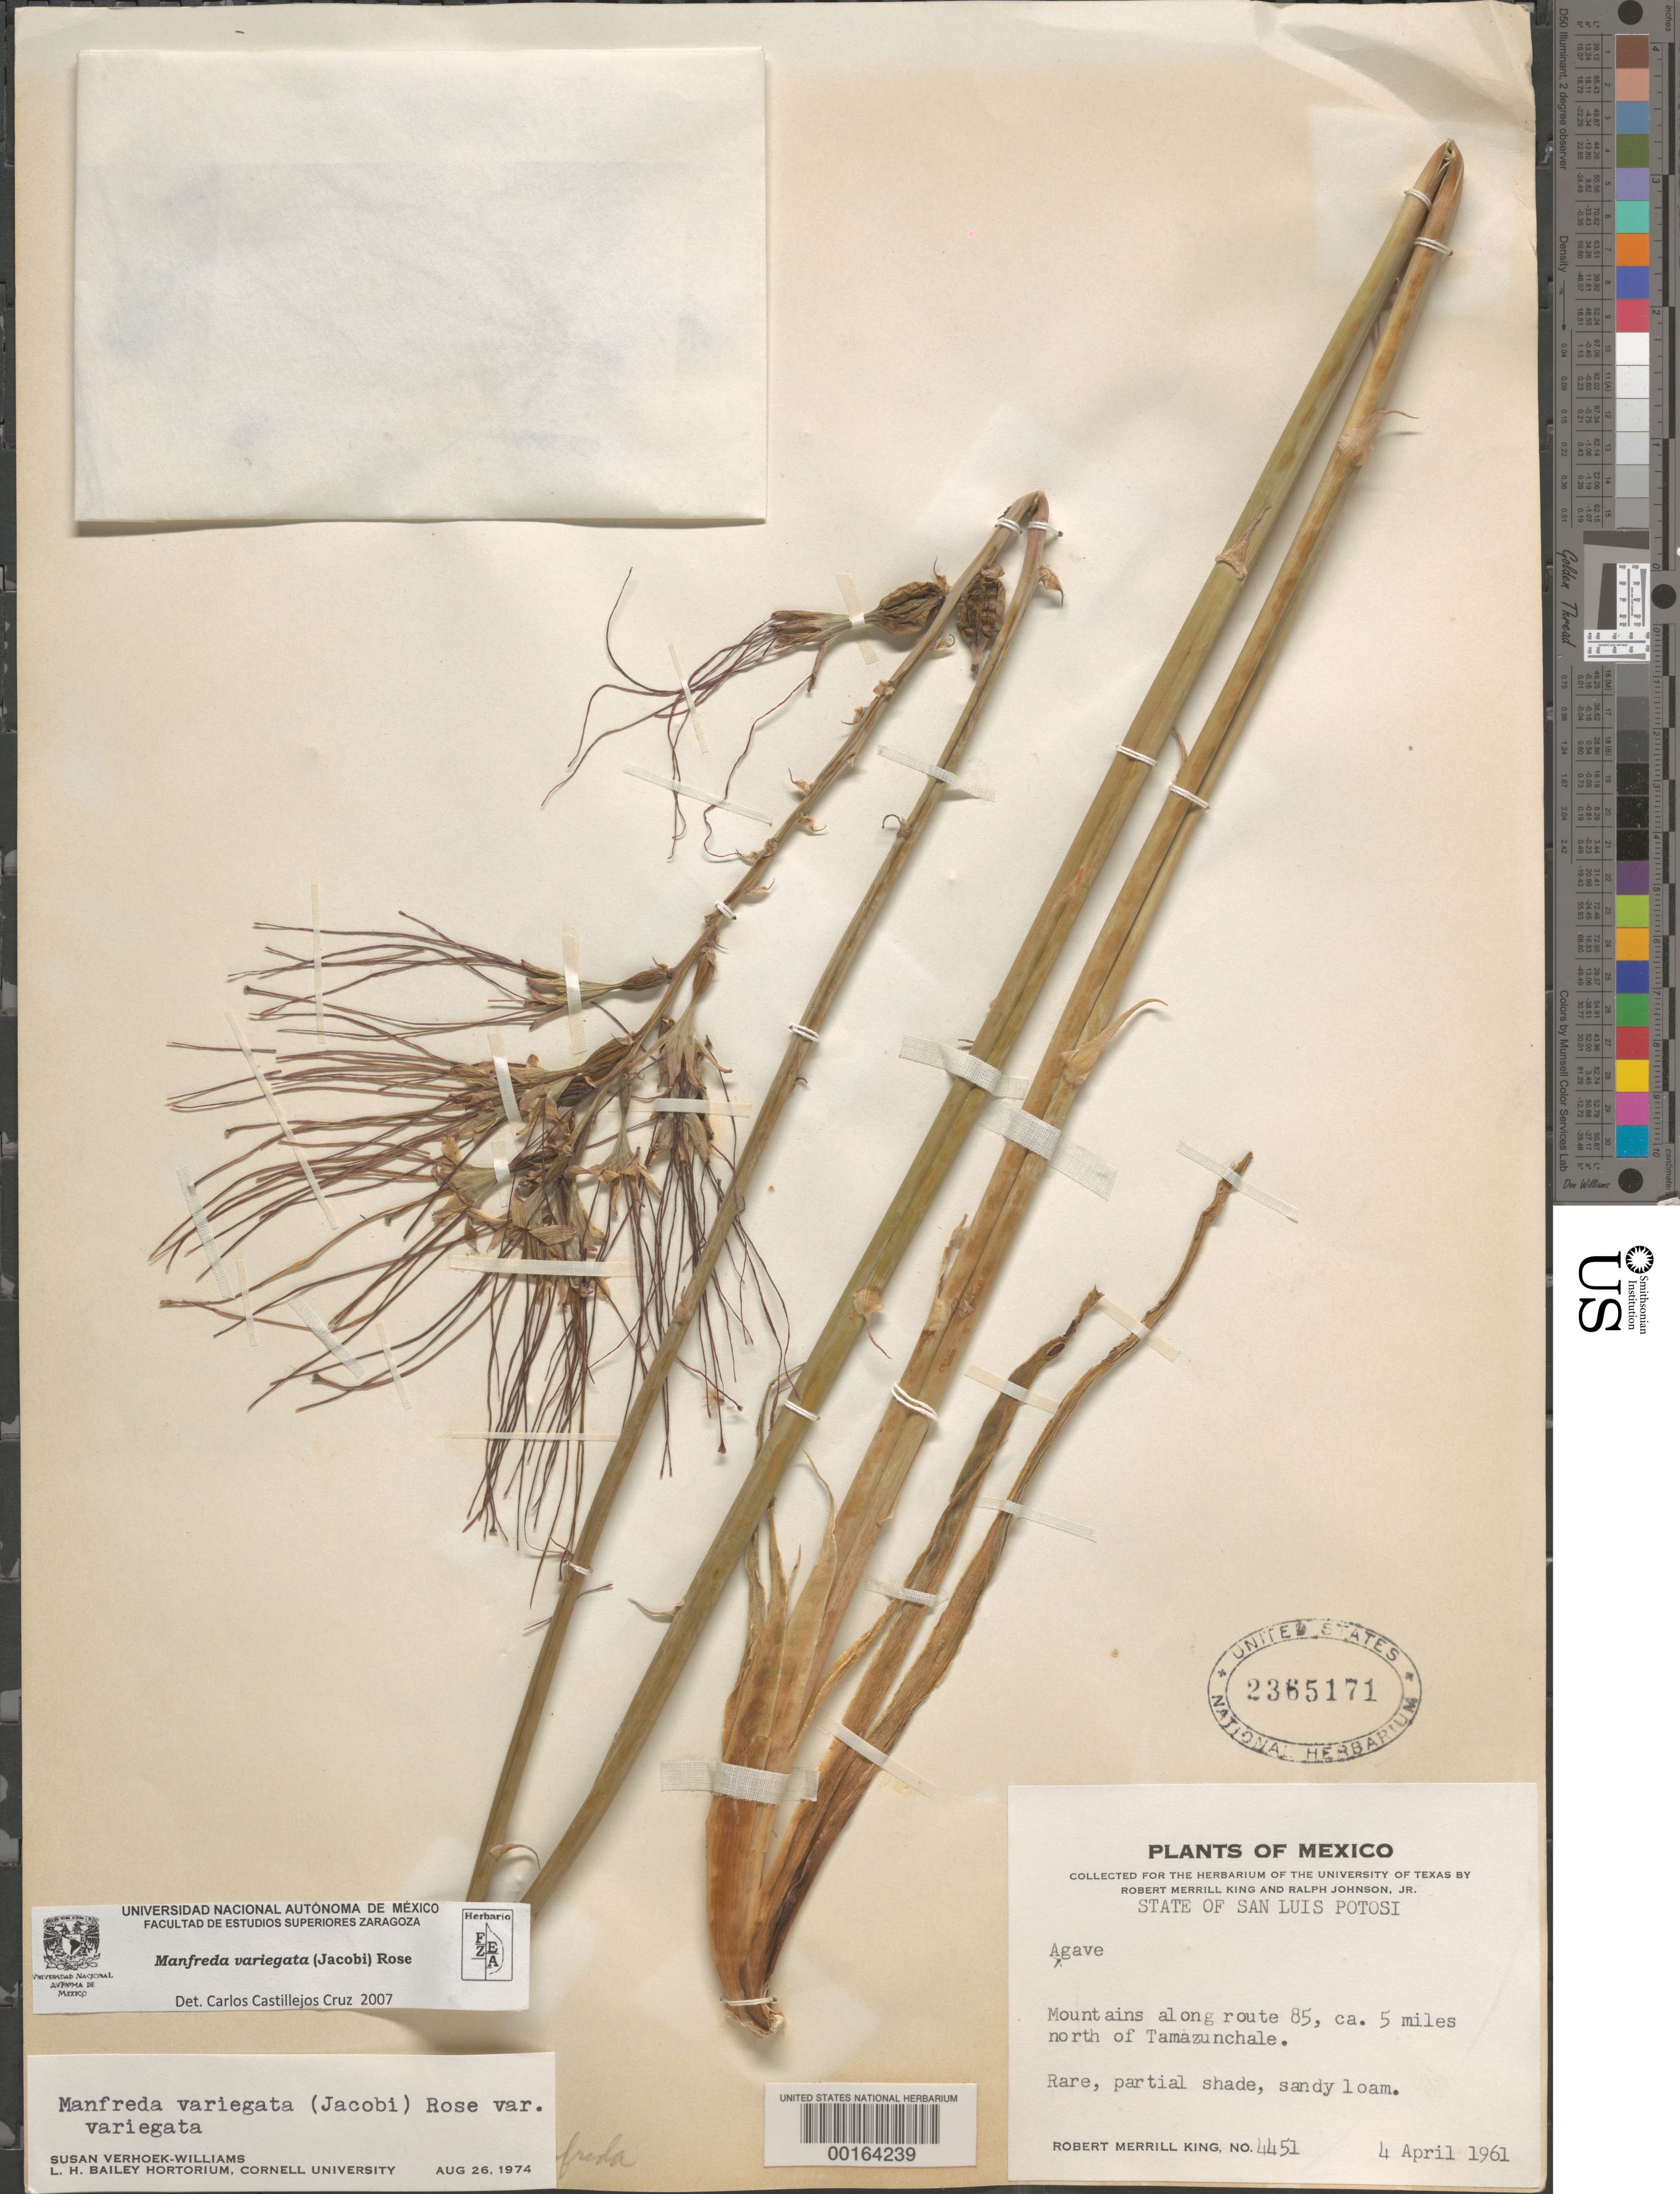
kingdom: Plantae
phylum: Tracheophyta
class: Liliopsida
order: Asparagales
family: Asparagaceae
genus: Manfreda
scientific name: Manfreda variegata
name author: (Jacobi) Rose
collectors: R. M. King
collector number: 4451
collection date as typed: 04 Apr 1961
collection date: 1961-04-04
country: Mexico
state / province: San Luis Potosí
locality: Mountains along route 85, ca 5 mi N of Tamazunchale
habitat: Partial shade, sandy loam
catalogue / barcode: US 2365171